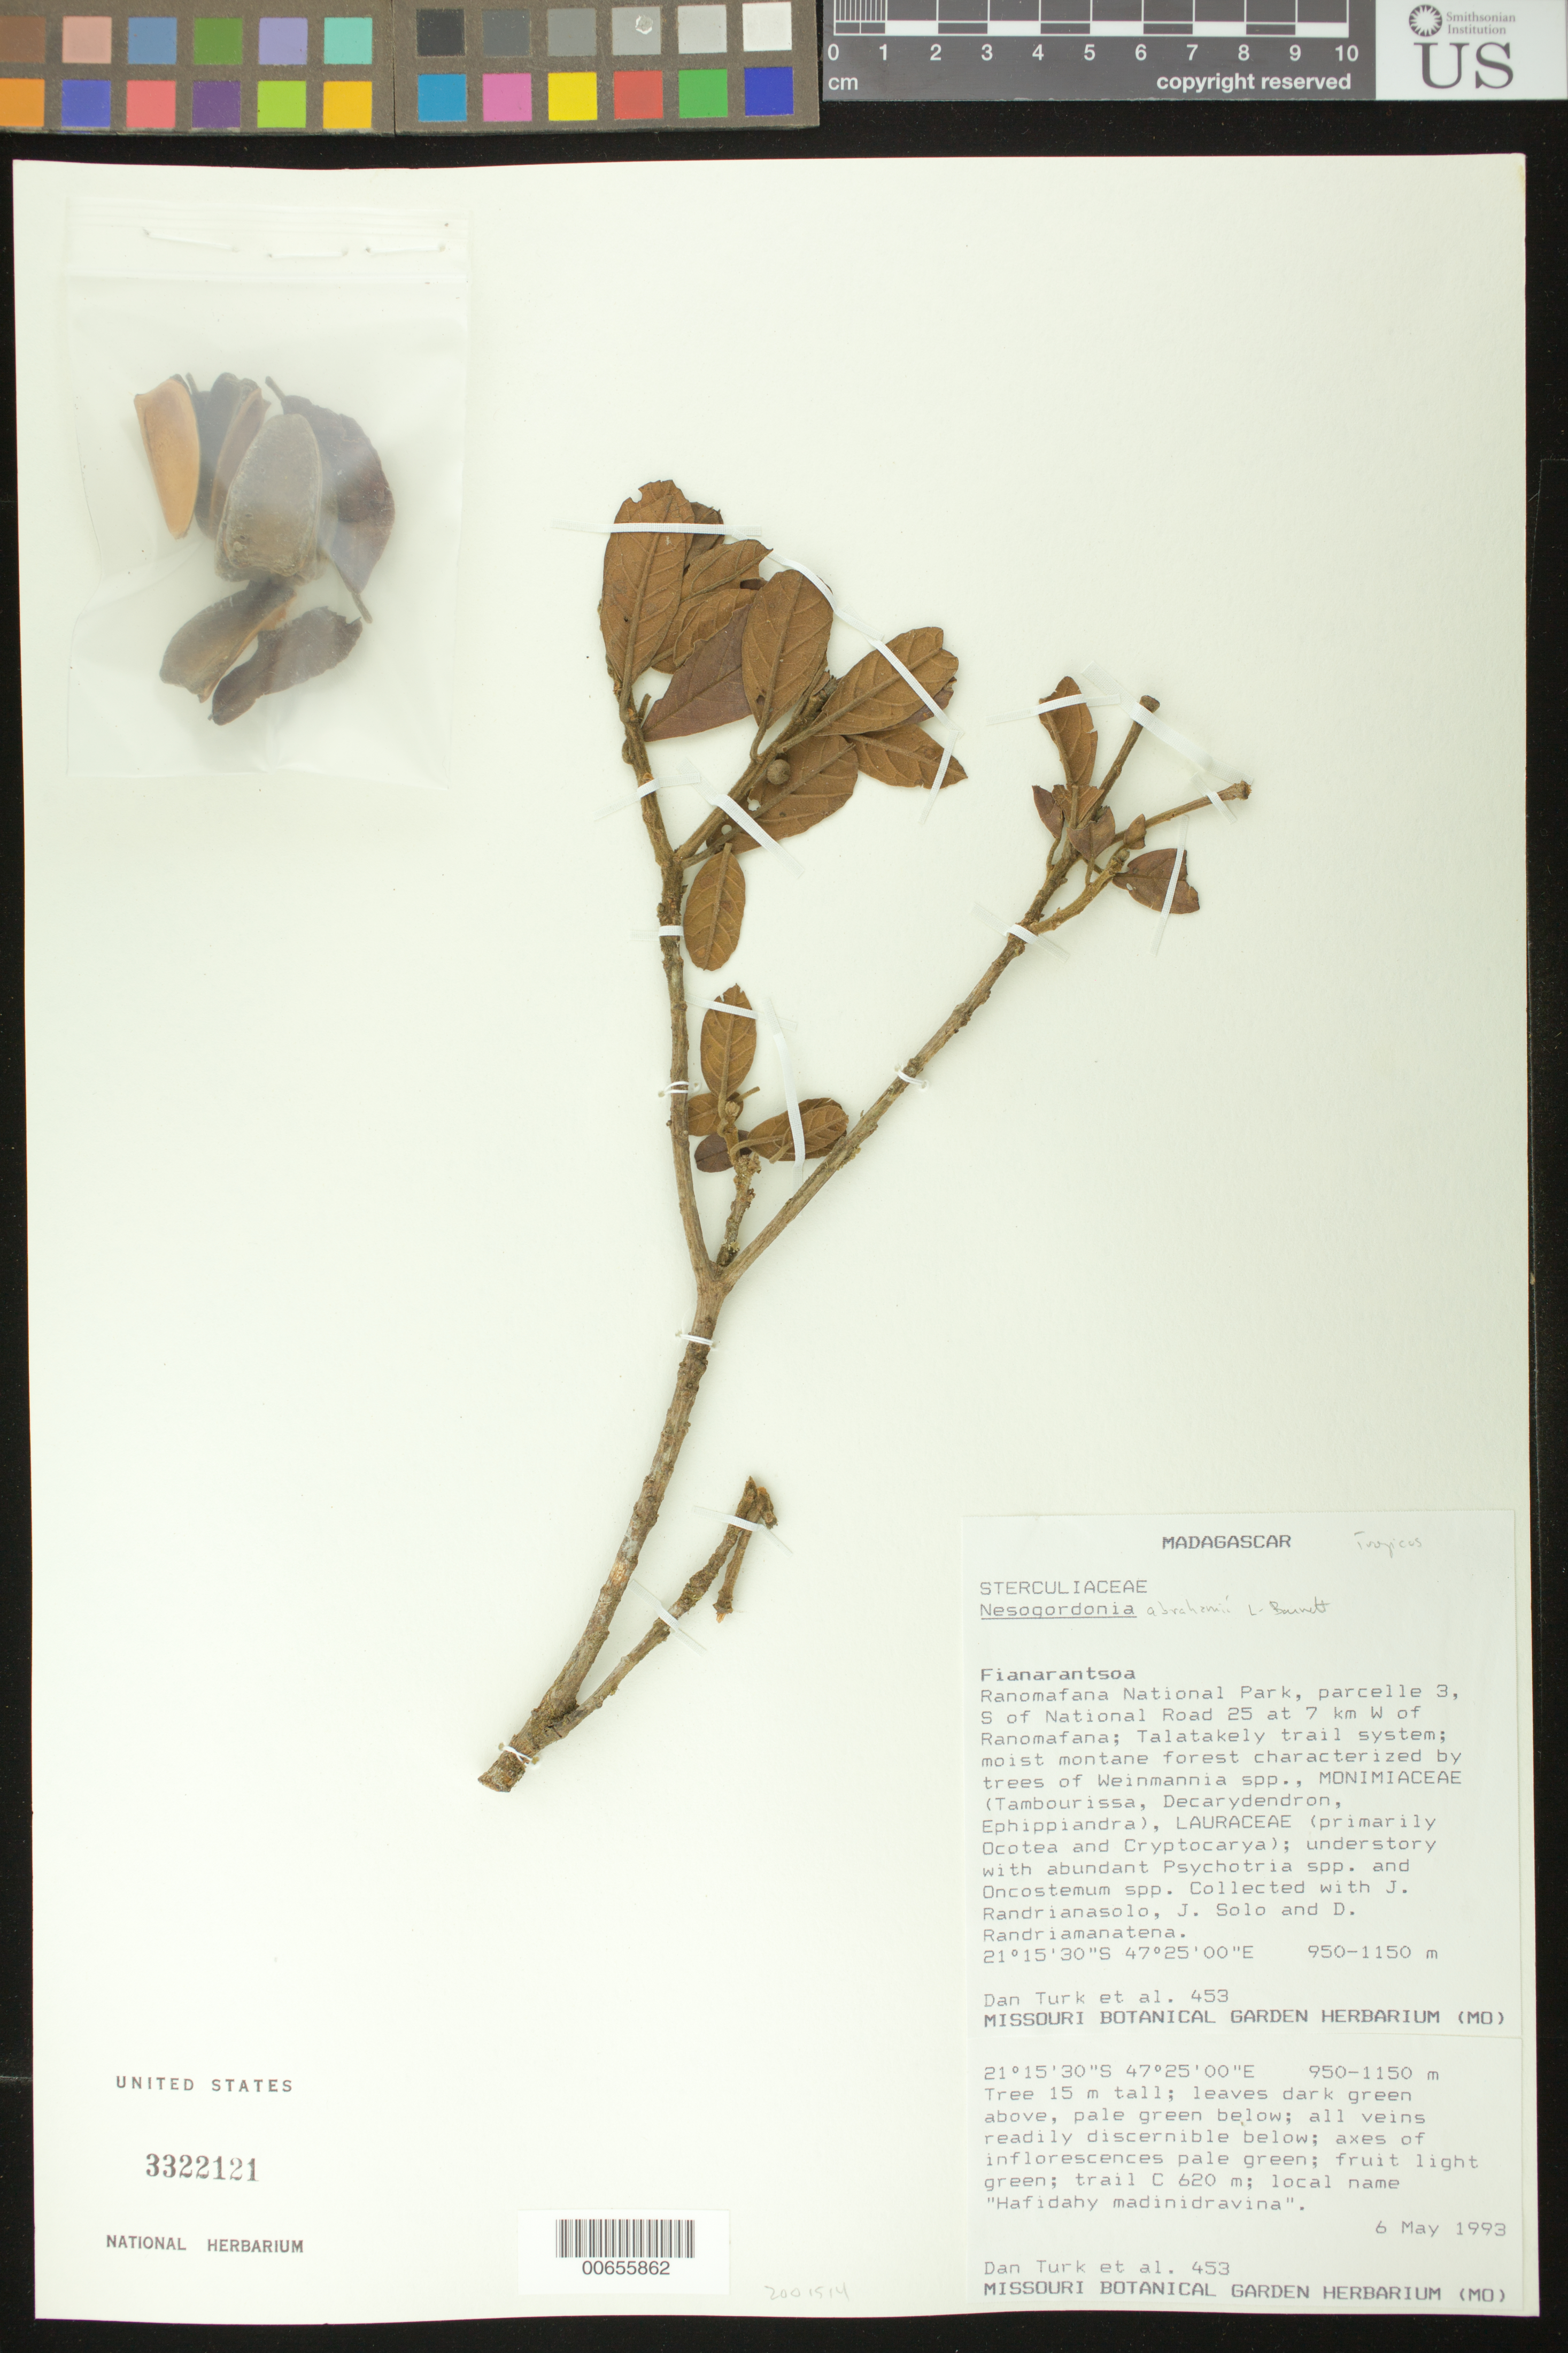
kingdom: Plantae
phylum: Tracheophyta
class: Magnoliopsida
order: Malvales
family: Malvaceae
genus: Nesogordonia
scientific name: Nesogordonia abrahamii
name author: L.C. Barnett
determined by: Dorr, Laurence J., Curator (BOT), Smithsonian Institution - National Museum of Natural History (UNITED STATES)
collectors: D. Turk, J. Randrianasolo, J. Solo & D. Randriamanatena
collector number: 453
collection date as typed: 06 May 1993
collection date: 1993-05-06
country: Madagascar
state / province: Vatovavy Fitovinany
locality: Ranomafana National Park, parcelle 3, S of National Road 25 at 7 km W of Ranomafana, Talatakely trail system. Trail C 620 m.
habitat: Moist montane forest characterized by trees of Weinmannia spp, Monimiaceae, Lauraceae, understory with abundant Psychotria sp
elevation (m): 950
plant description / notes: Common name: Hafidahy madinidravina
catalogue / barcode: US 3322121